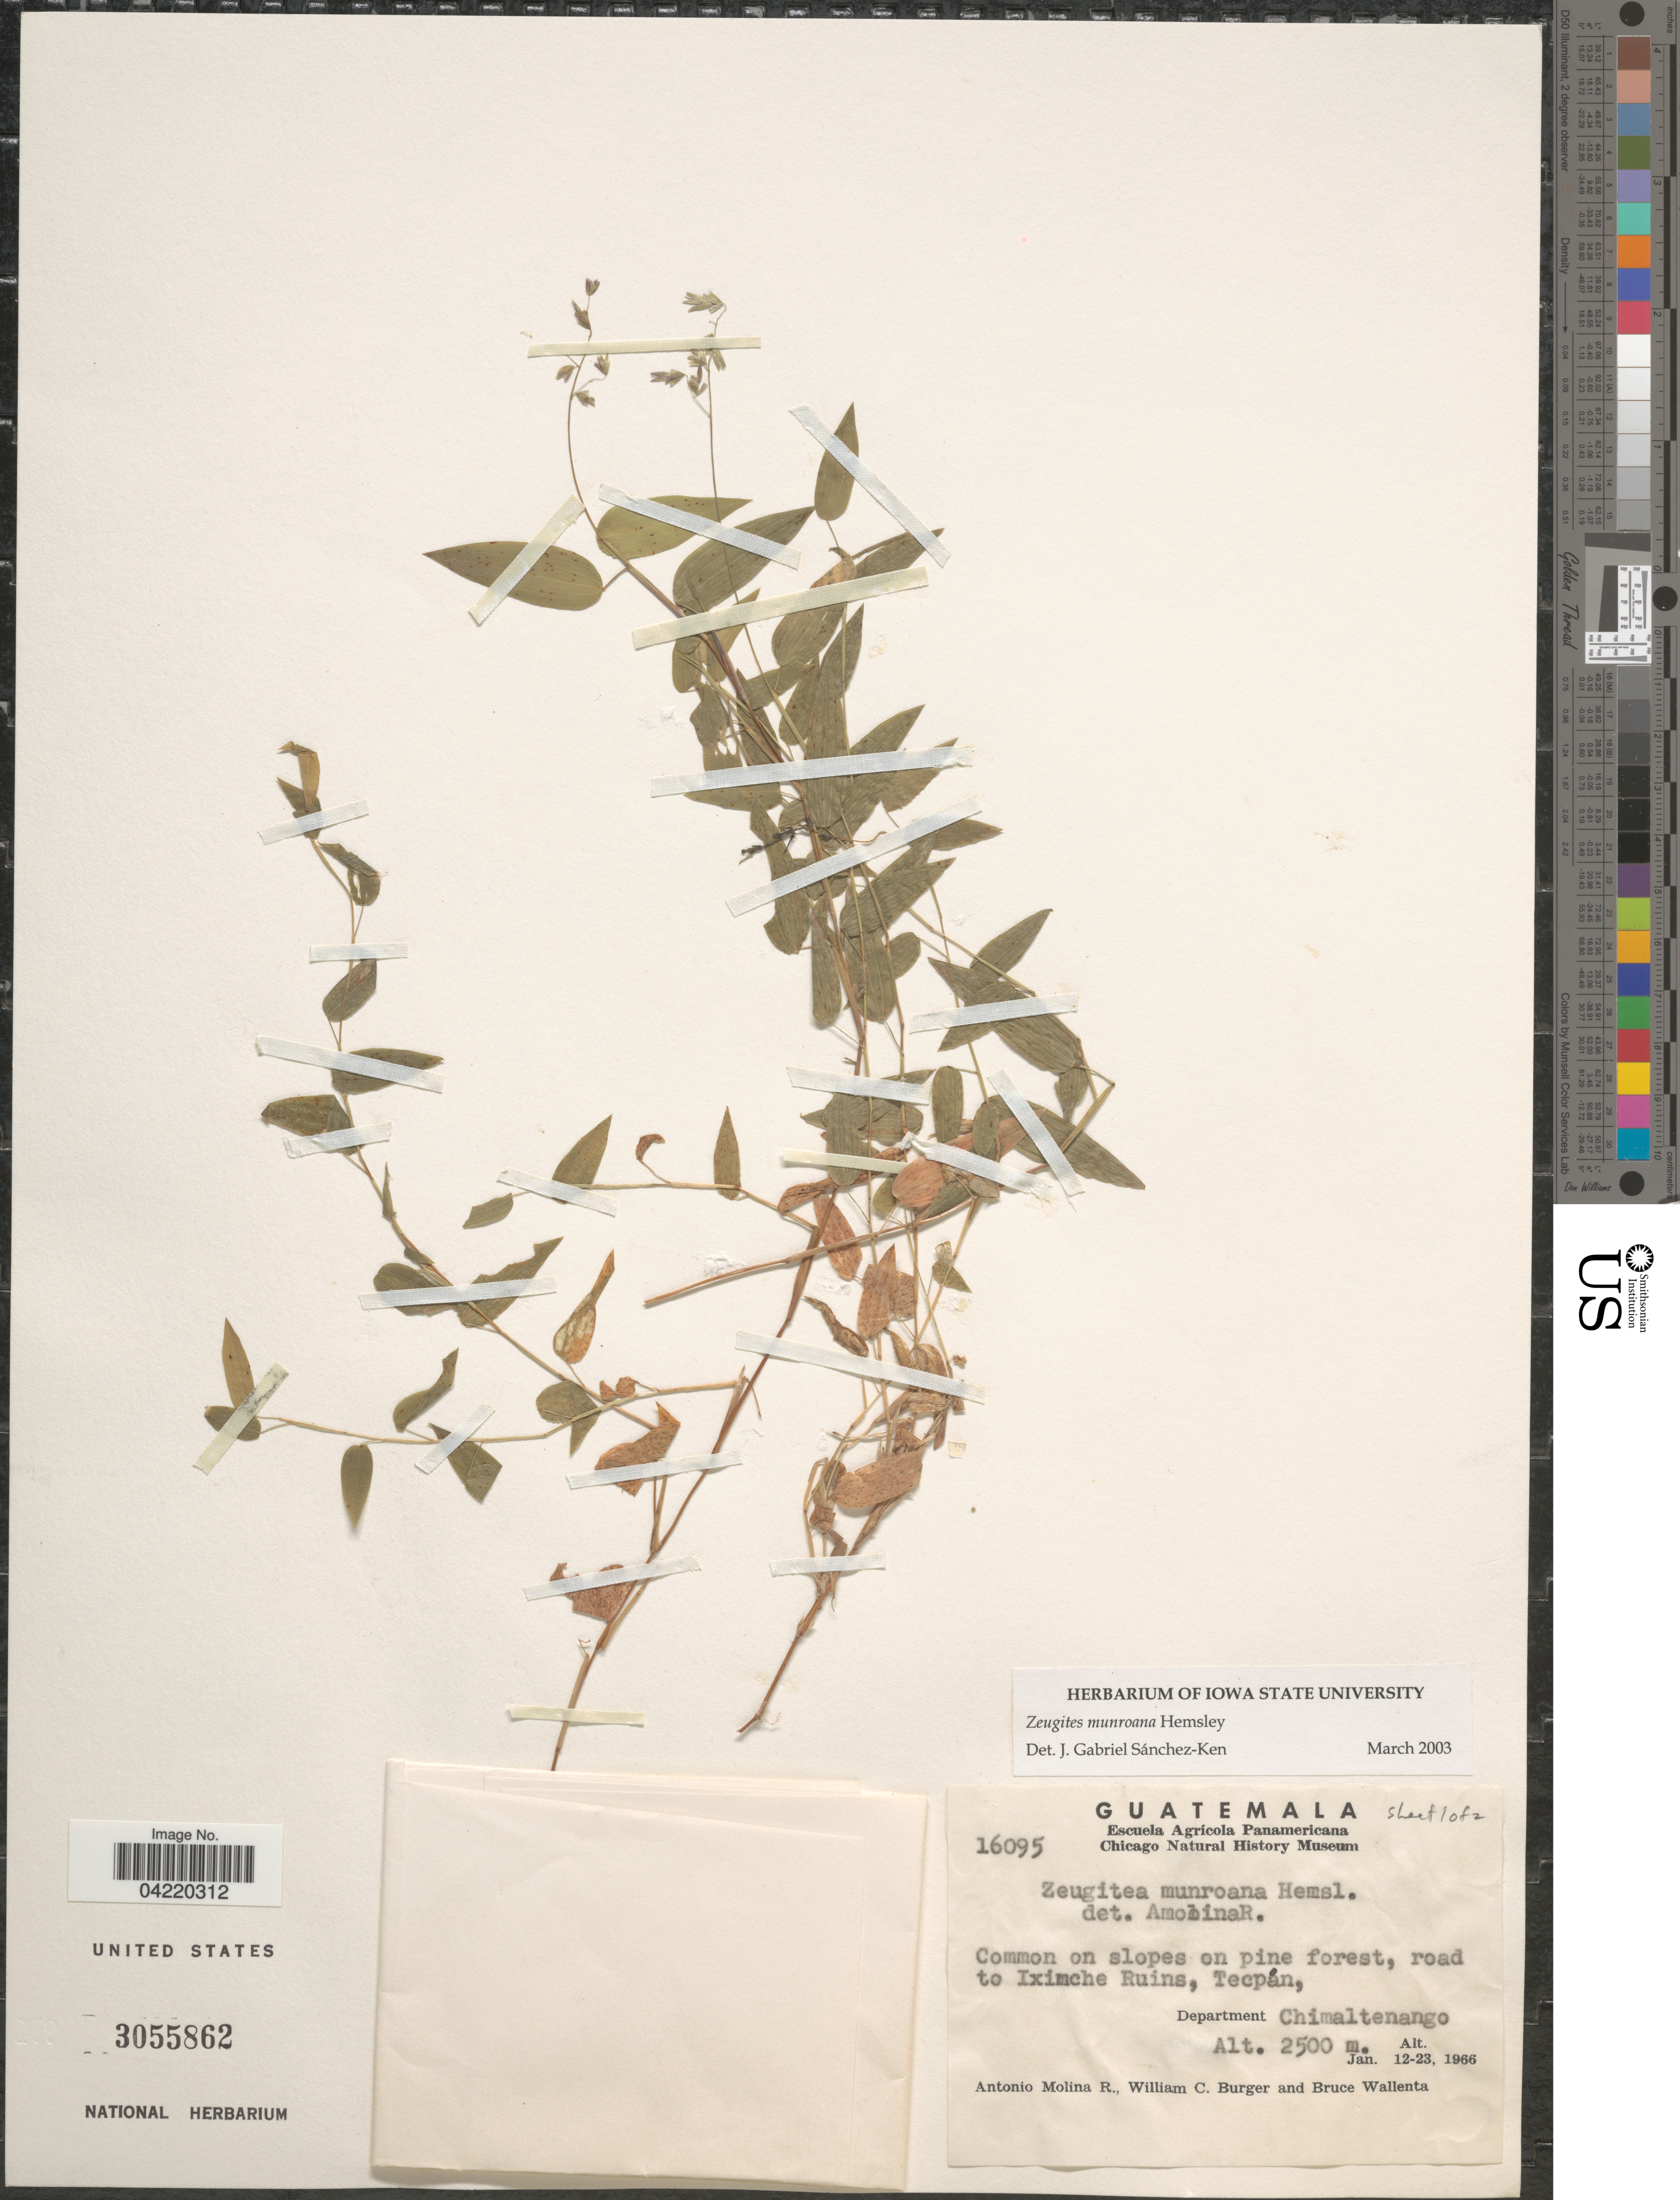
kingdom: Plantae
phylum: Tracheophyta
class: Liliopsida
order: Poales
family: Poaceae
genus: Zeugites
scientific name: Zeugites munroanus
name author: Hemsl.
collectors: A. Molina R., W. Burger & B. Wallenta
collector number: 16095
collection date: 1966-01-12/1966-01-23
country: Guatemala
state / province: Chimaltenango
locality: Common on slopes on pine forest, road to Iximche Ruins, Tecpán, Department Chimaltenango.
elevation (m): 2500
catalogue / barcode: US 3055862